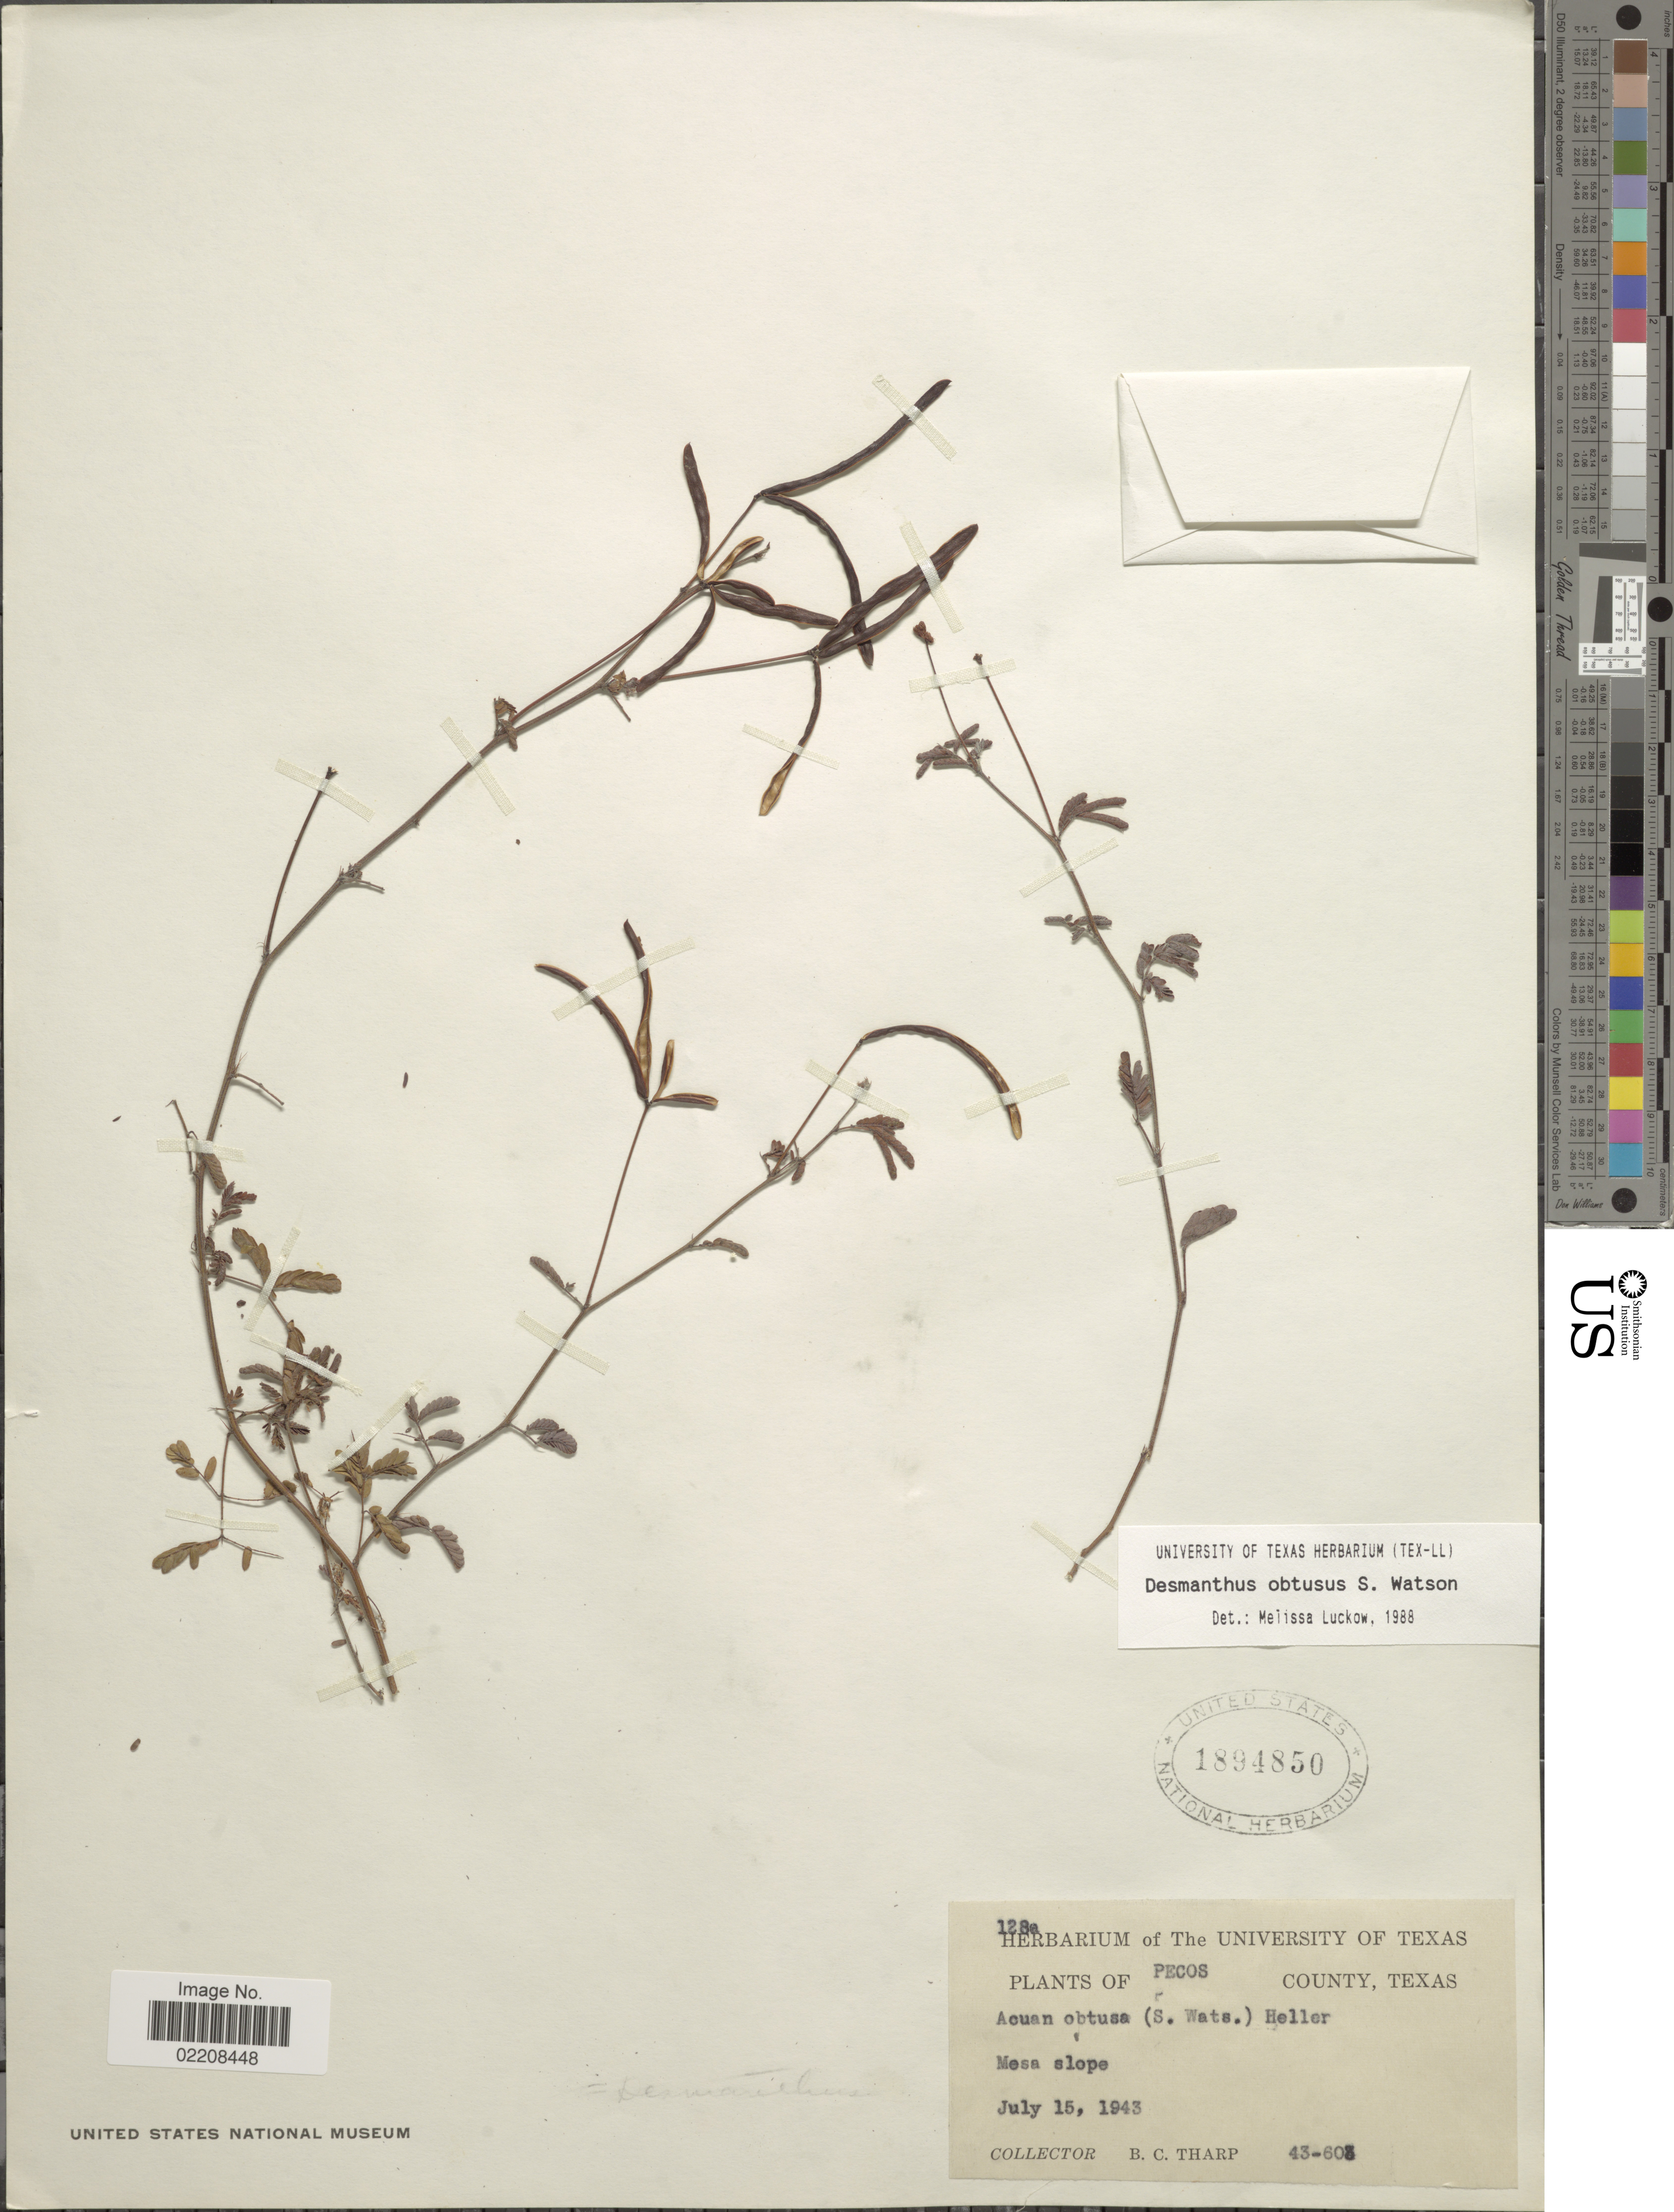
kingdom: Plantae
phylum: Tracheophyta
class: Magnoliopsida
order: Fabales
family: Fabaceae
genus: Desmanthus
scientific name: Desmanthus obtusus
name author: S. Watson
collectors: B. C. Tharp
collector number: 43-608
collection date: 1943-07-15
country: United States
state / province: Texas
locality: Pecos County, Texas. Mesa slope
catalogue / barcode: US 1894850